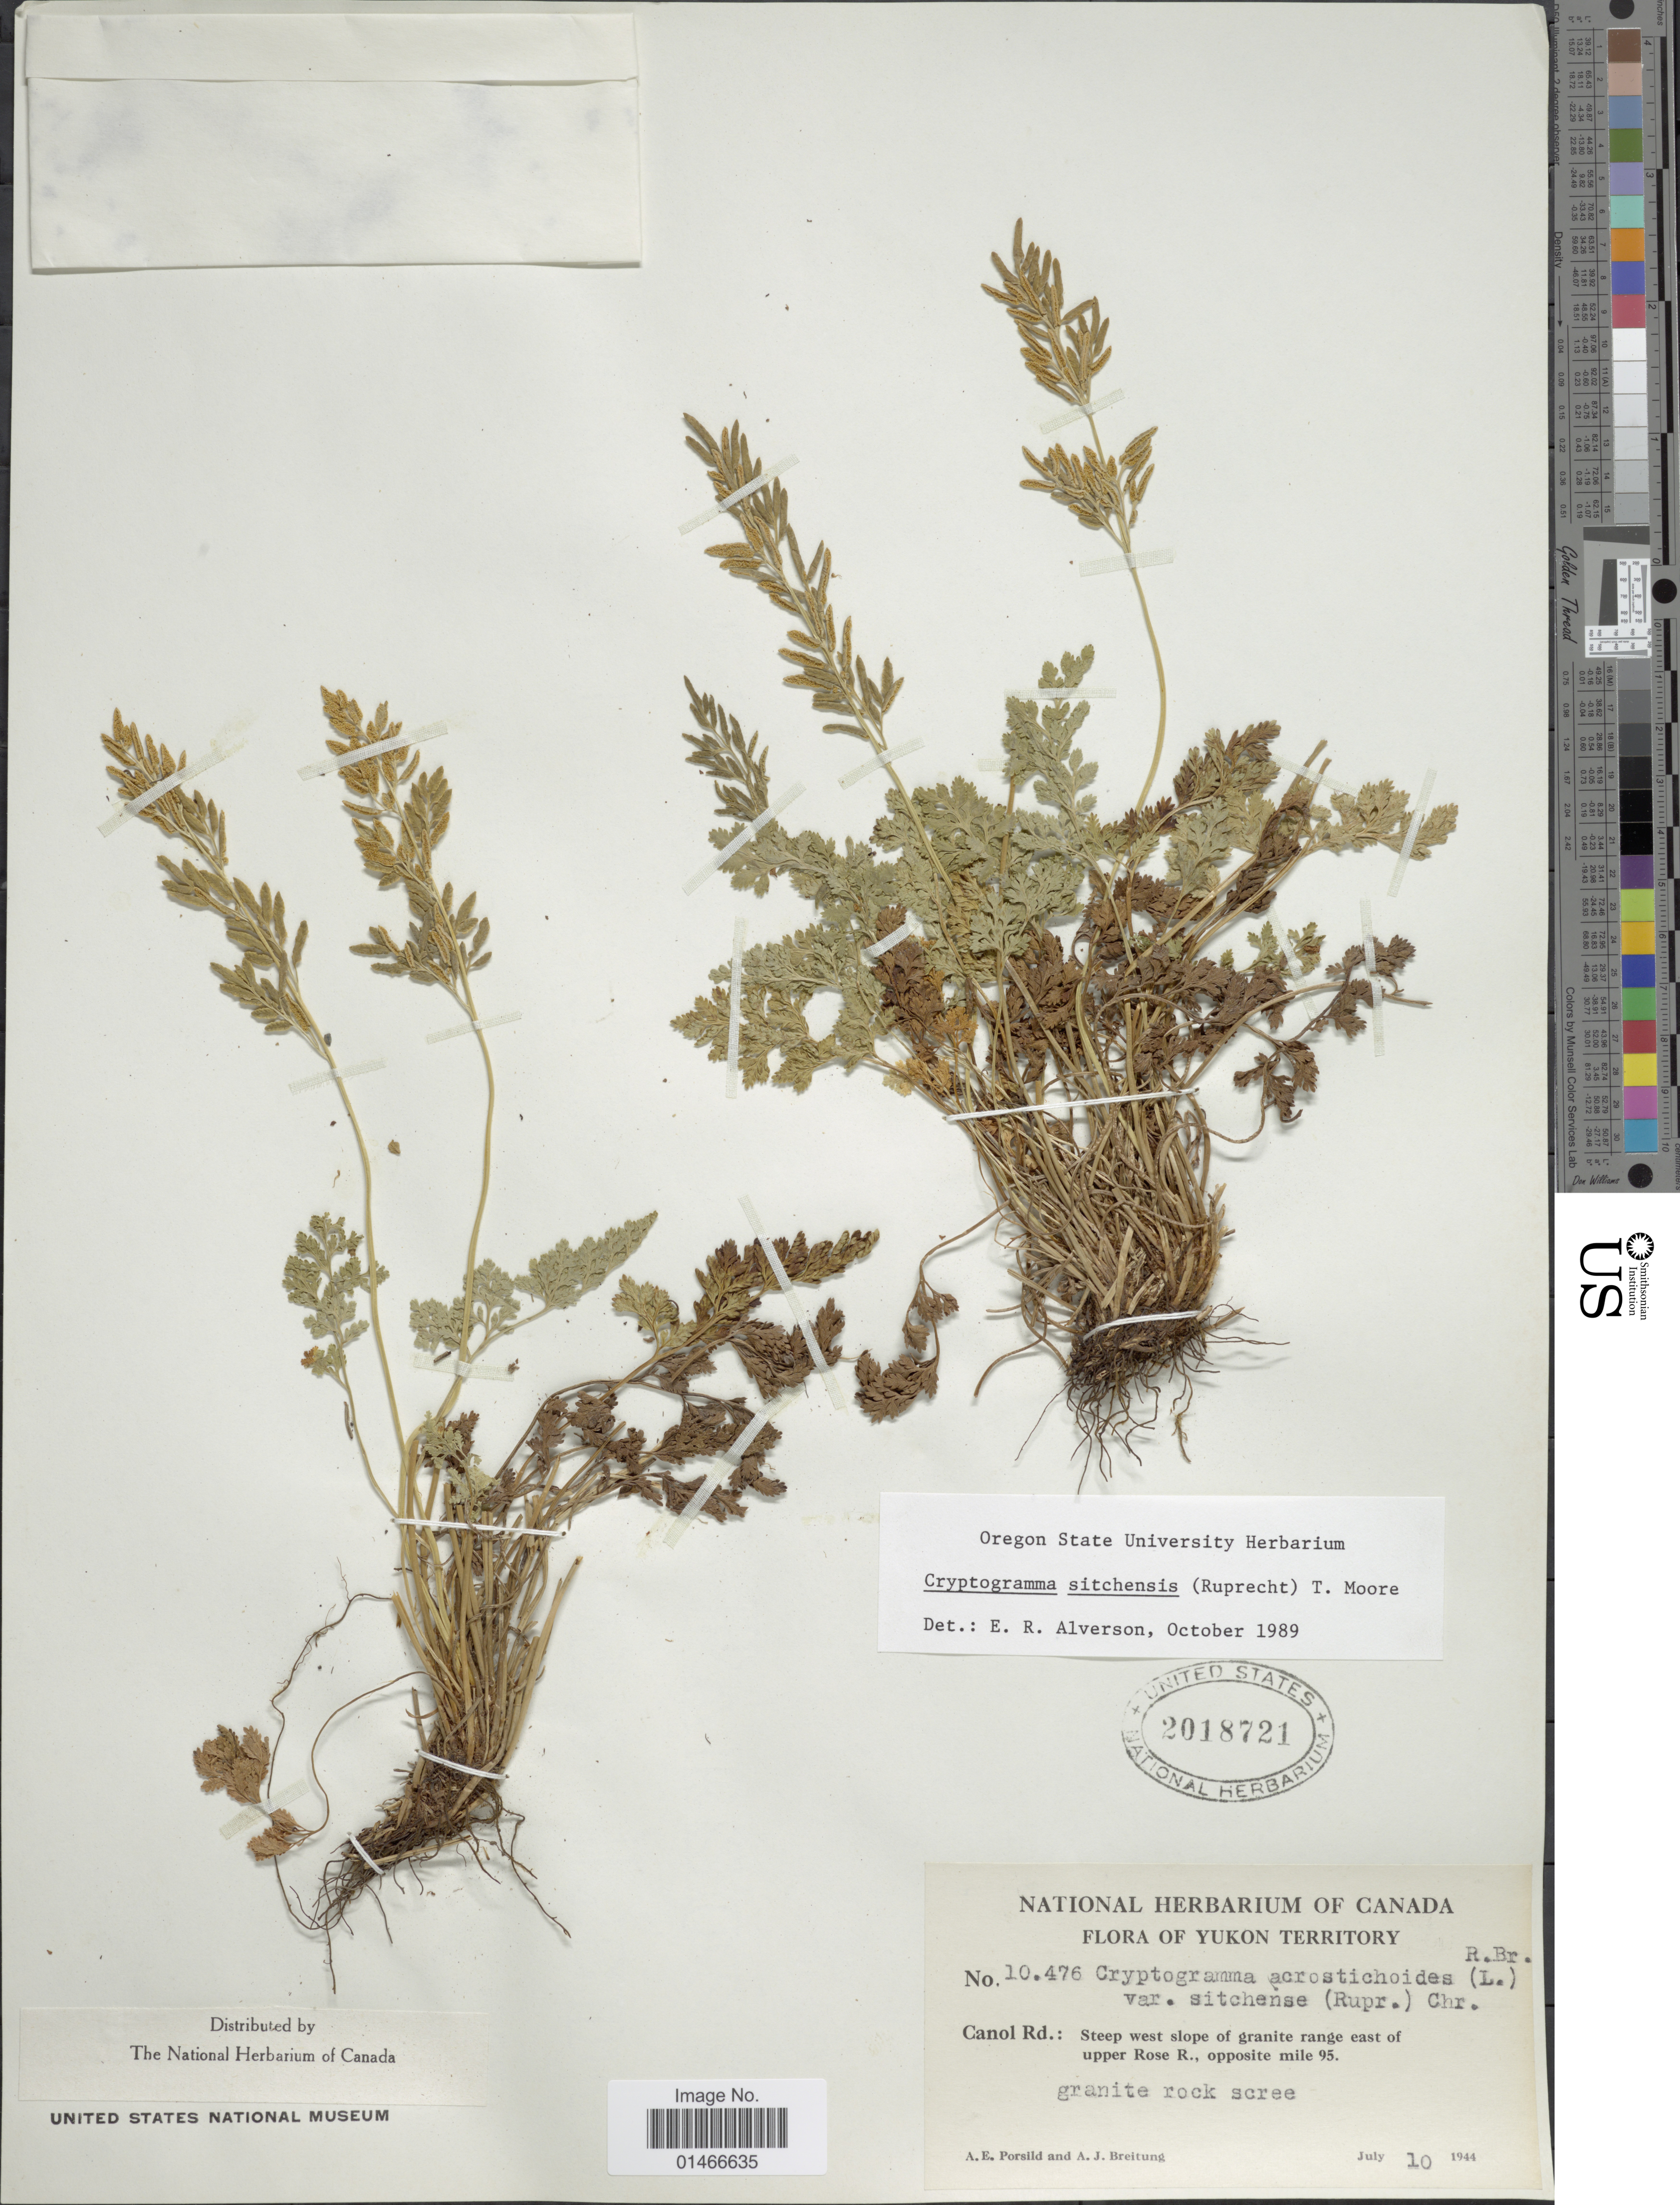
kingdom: Plantae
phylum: Tracheophyta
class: Polypodiopsida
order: Polypodiales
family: Pteridaceae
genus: Cryptogramma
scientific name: Cryptogramma sitchensis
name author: (Rupr.) T. Moore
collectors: A. E. Porsild & A. Breitung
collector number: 10476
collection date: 1944-07-10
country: Canada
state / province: Yukon Territory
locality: Canol Rd.: Steep west slope of granite range east of upper Rose R., opposite mile 95.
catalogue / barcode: US 2018721